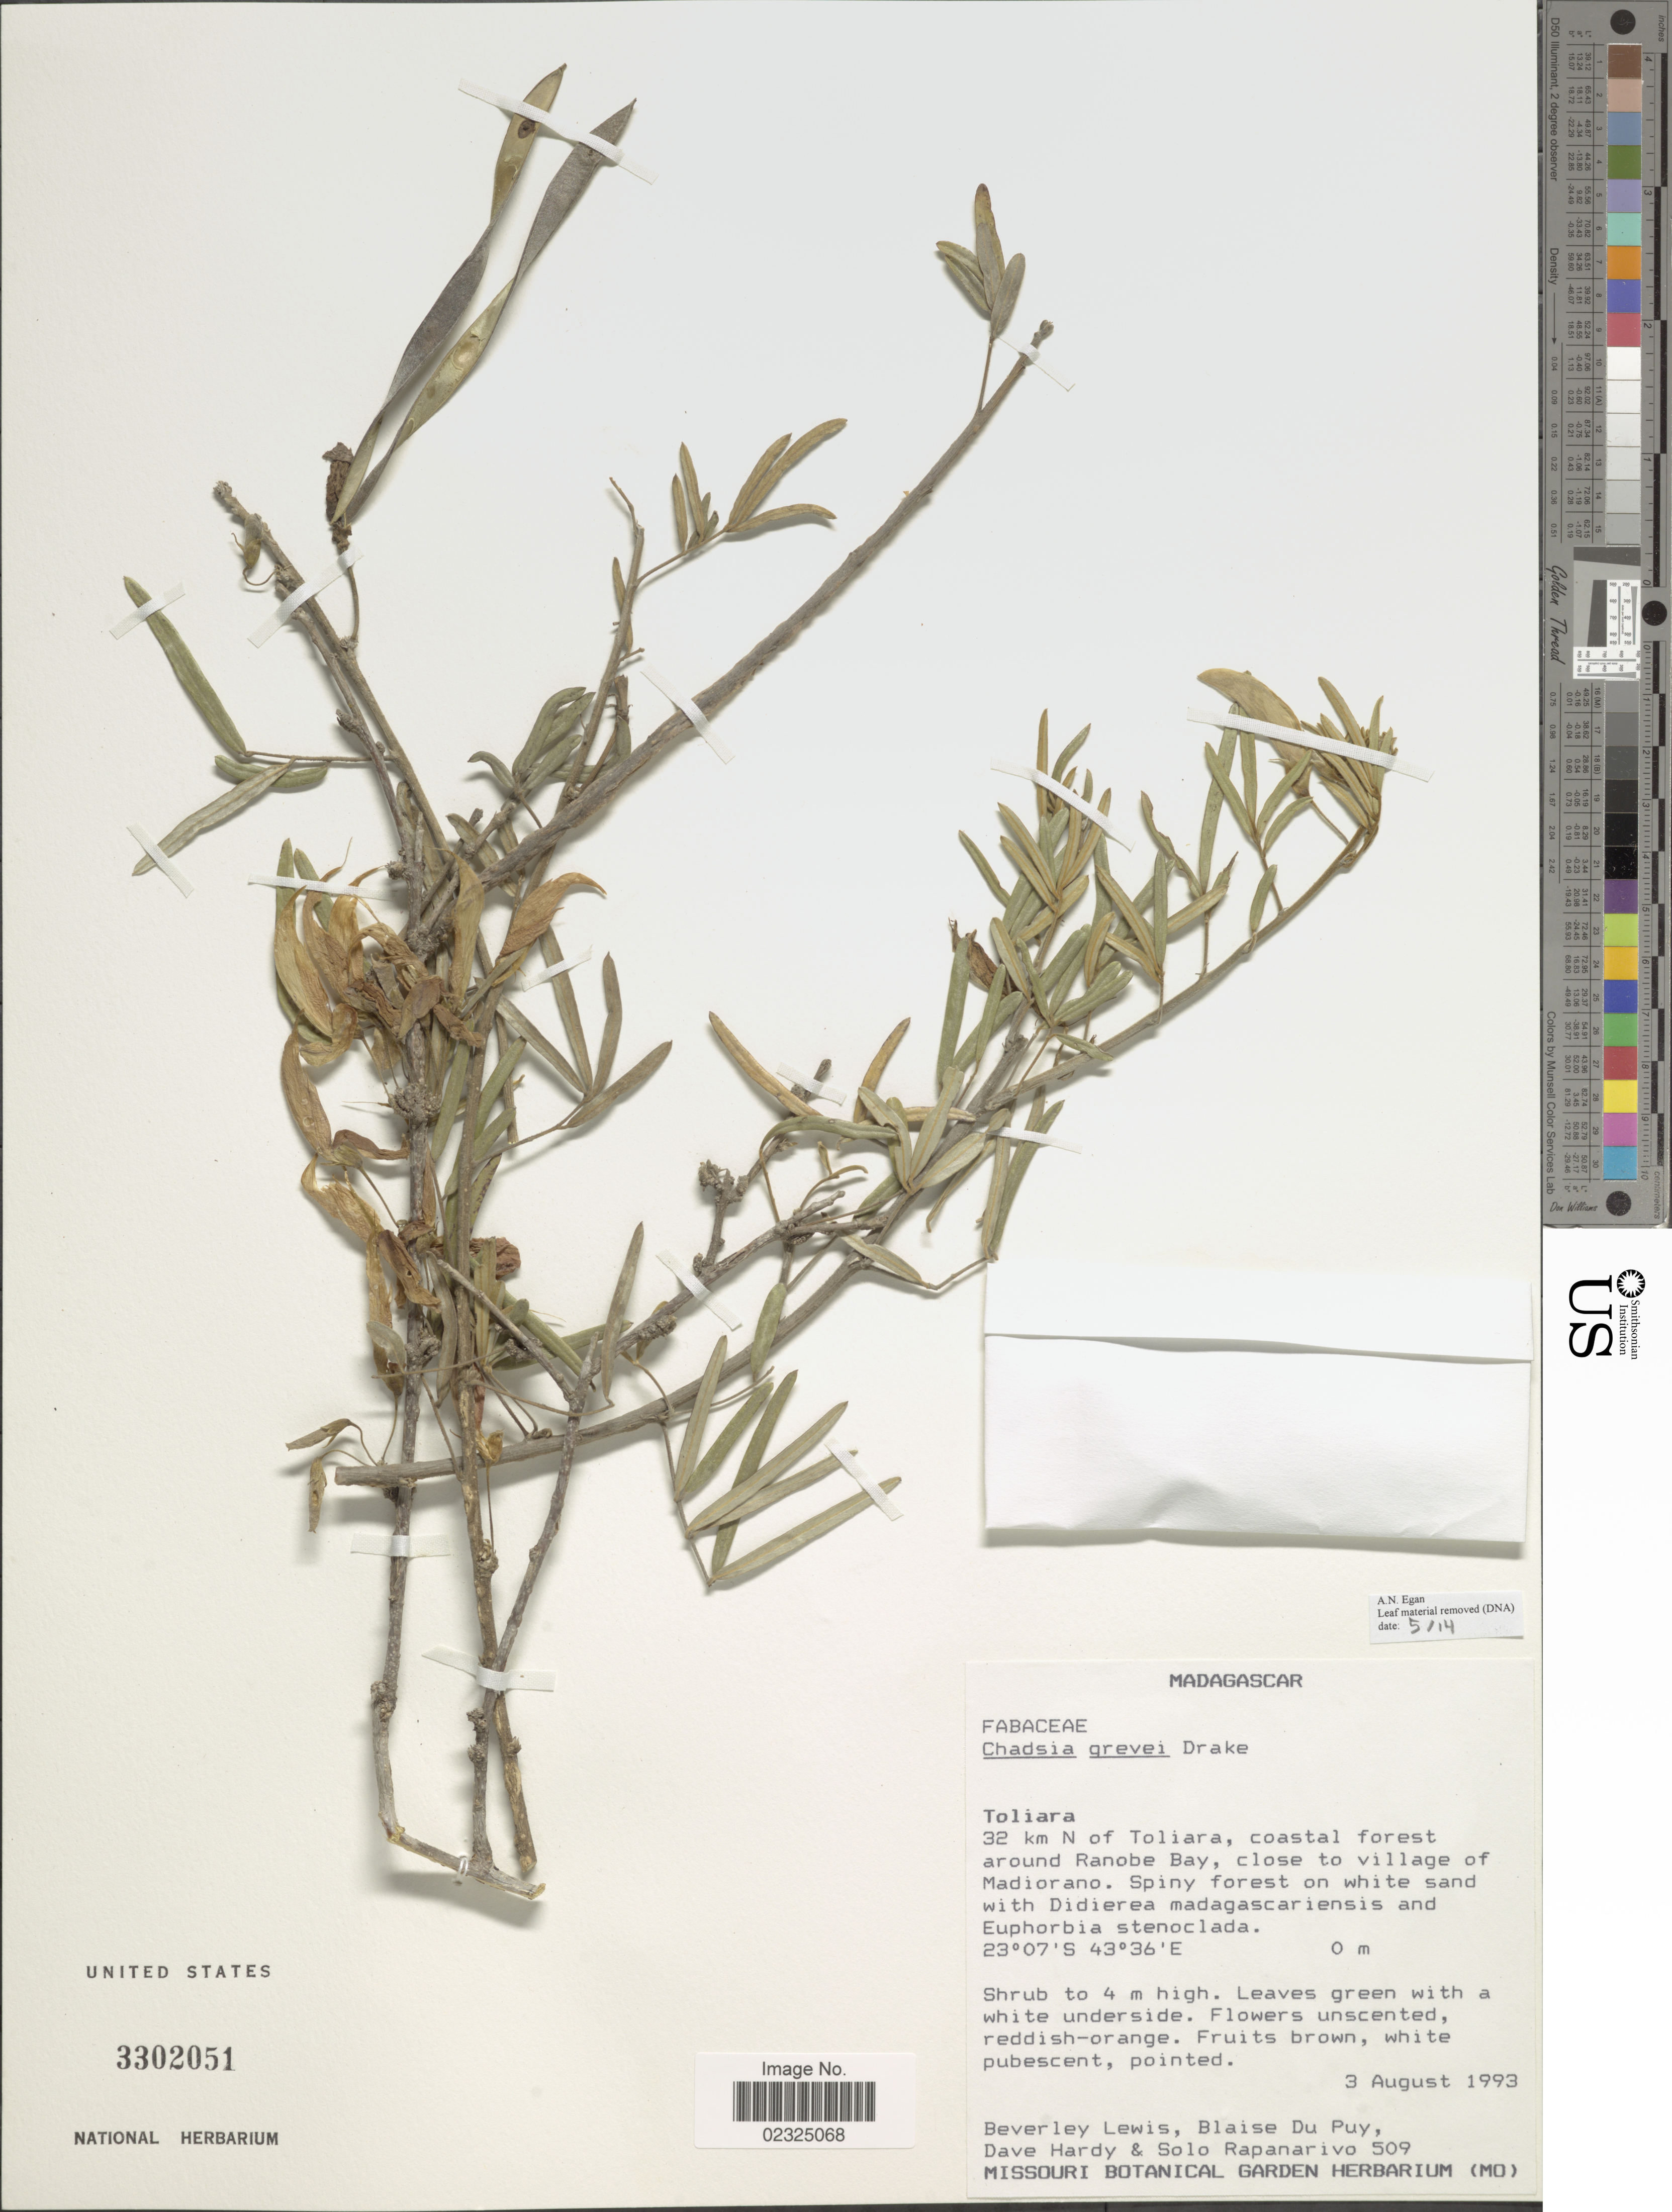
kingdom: Plantae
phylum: Tracheophyta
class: Magnoliopsida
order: Fabales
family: Fabaceae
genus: Chadsia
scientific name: Chadsia grevei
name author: Drake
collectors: B. A. Lewis, B. Du Puy, D. Hardy & S. Rapanarivo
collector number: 509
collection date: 1993-08-03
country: Madagascar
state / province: Atsimo-Andrefana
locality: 32 km N of Toliara, coastal forest around Ranobe Bay, close to village of Madiorano.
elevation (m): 0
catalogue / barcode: US 3302051